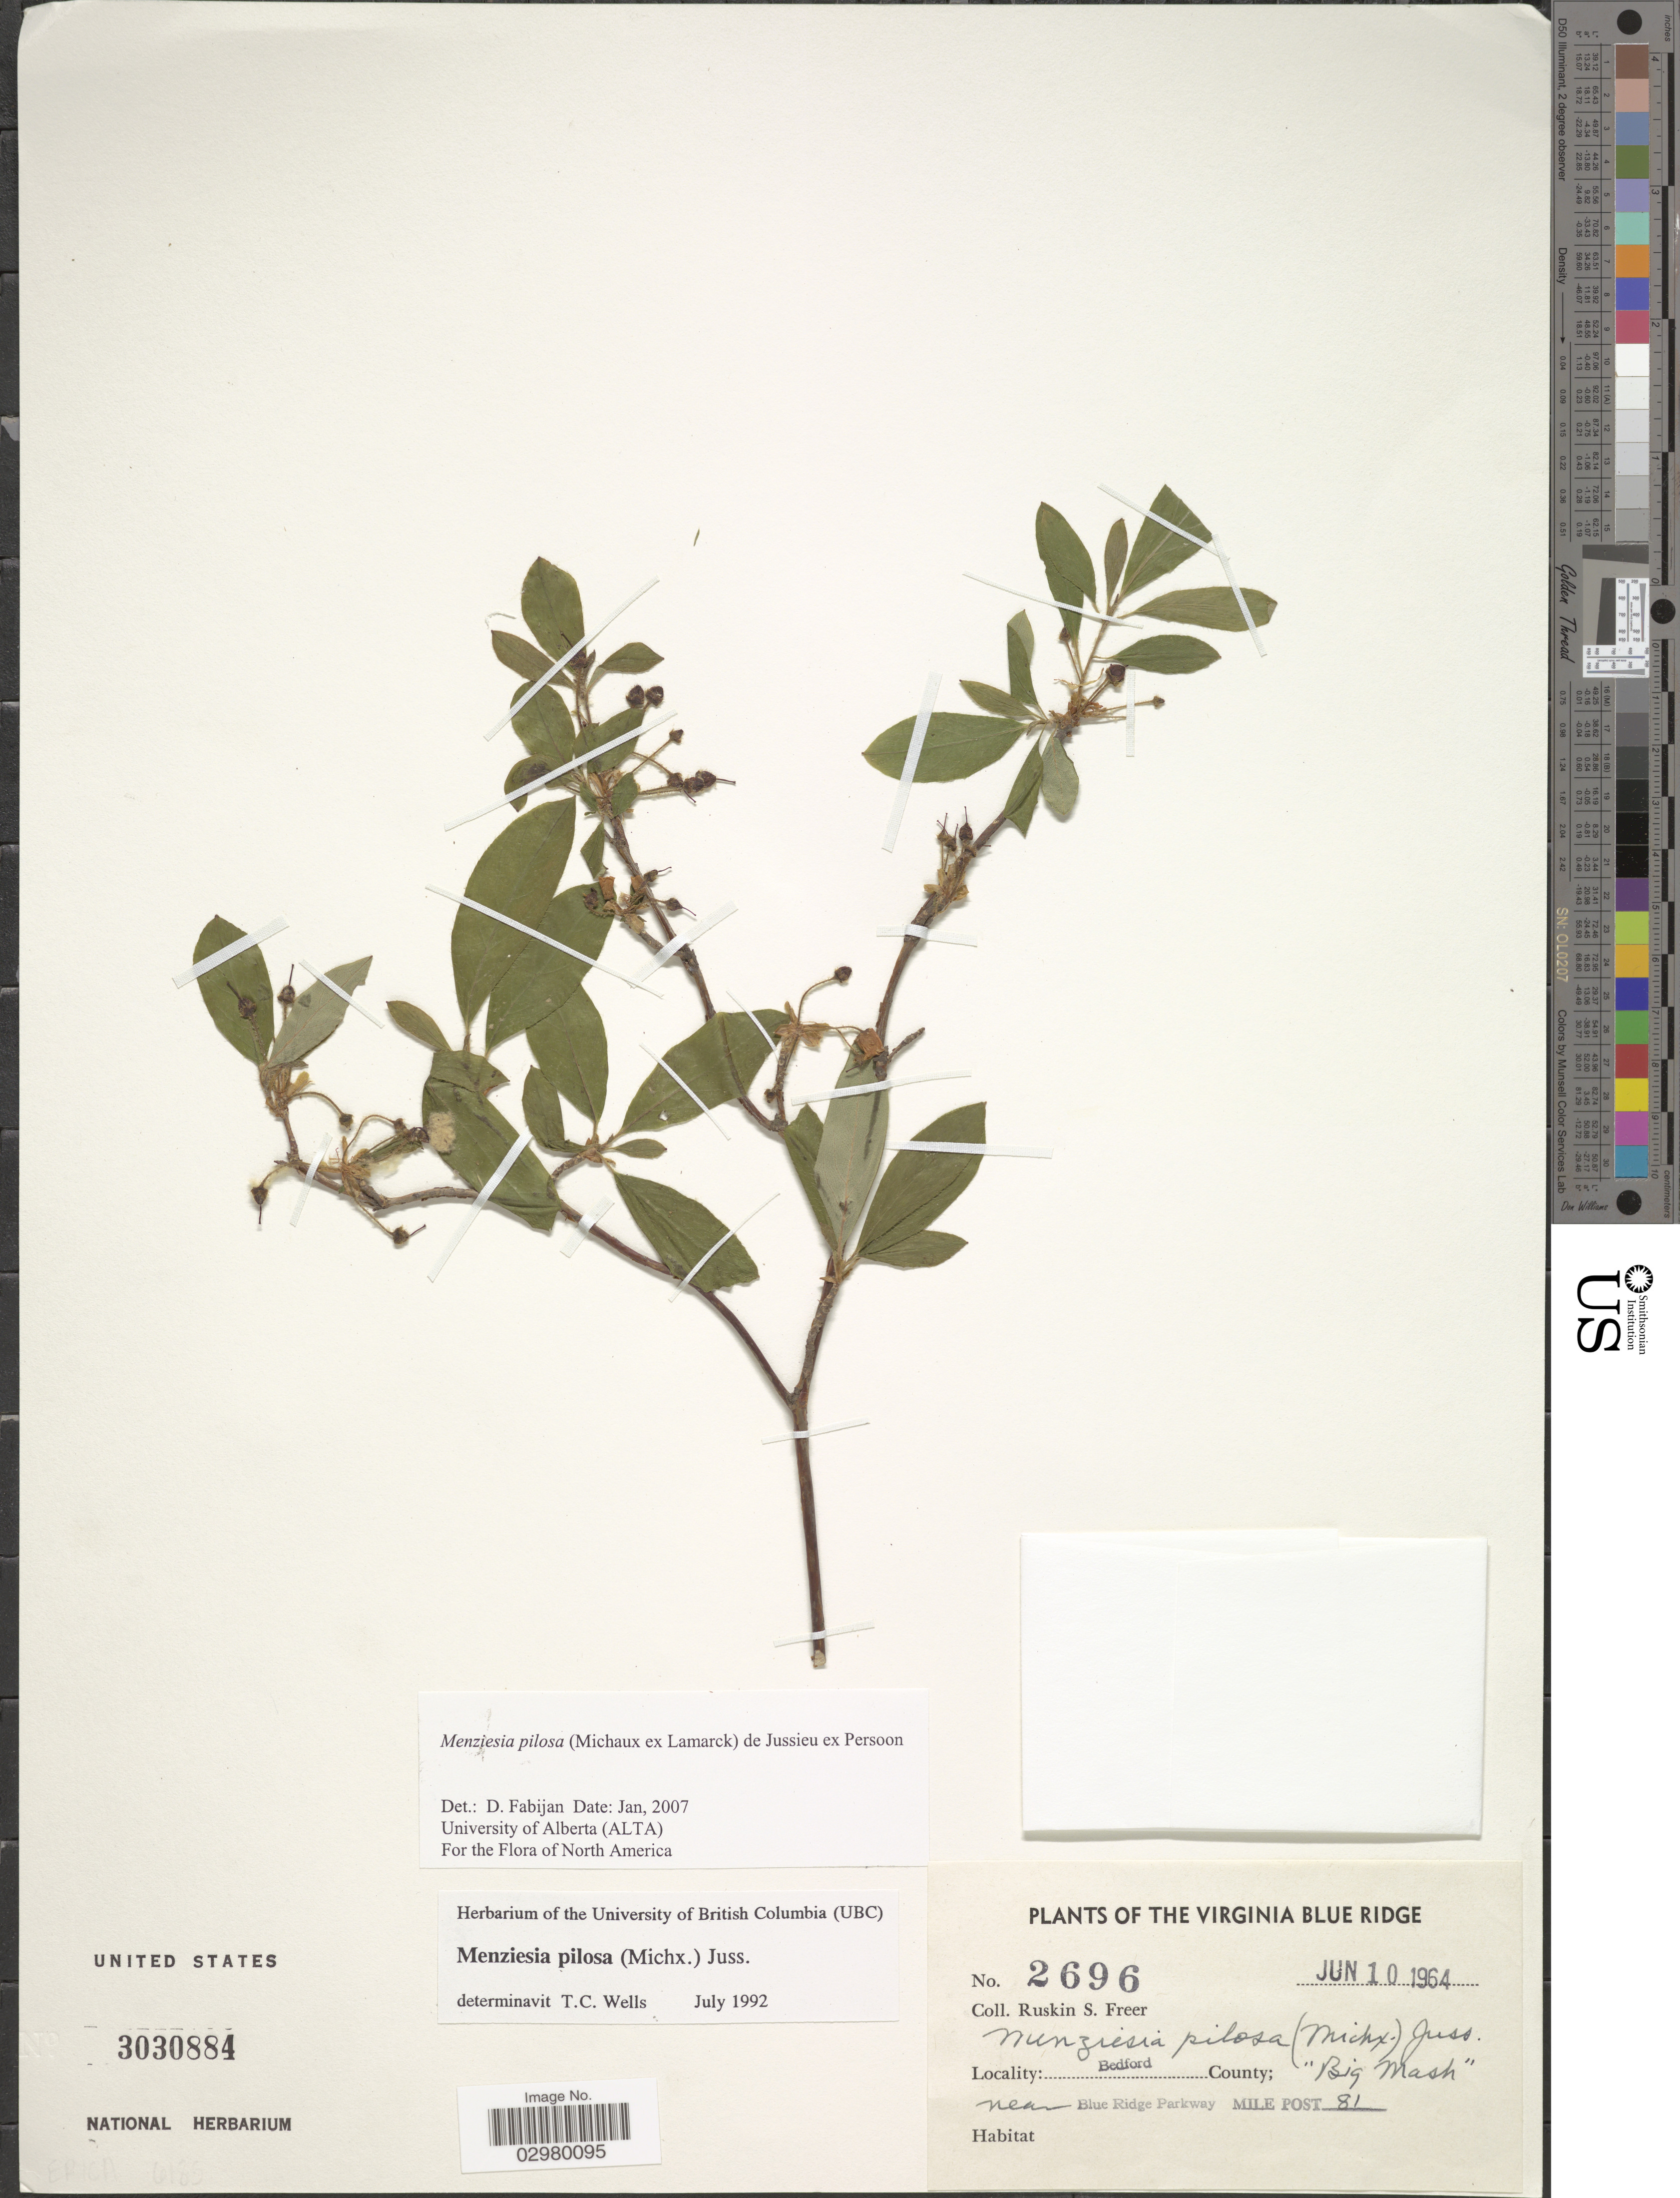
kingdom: Plantae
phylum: Tracheophyta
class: Magnoliopsida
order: Ericales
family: Ericaceae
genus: Menziesia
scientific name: Menziesia pilosa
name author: (Michx.) Juss.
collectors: R. Freer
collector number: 2696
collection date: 1964-06-10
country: United States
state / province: Virginia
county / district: Bedford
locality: Blue Ridge. Bedford County; "Big Mash" near Blue Ridge Parkway Mile Post 81.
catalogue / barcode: US 3030884